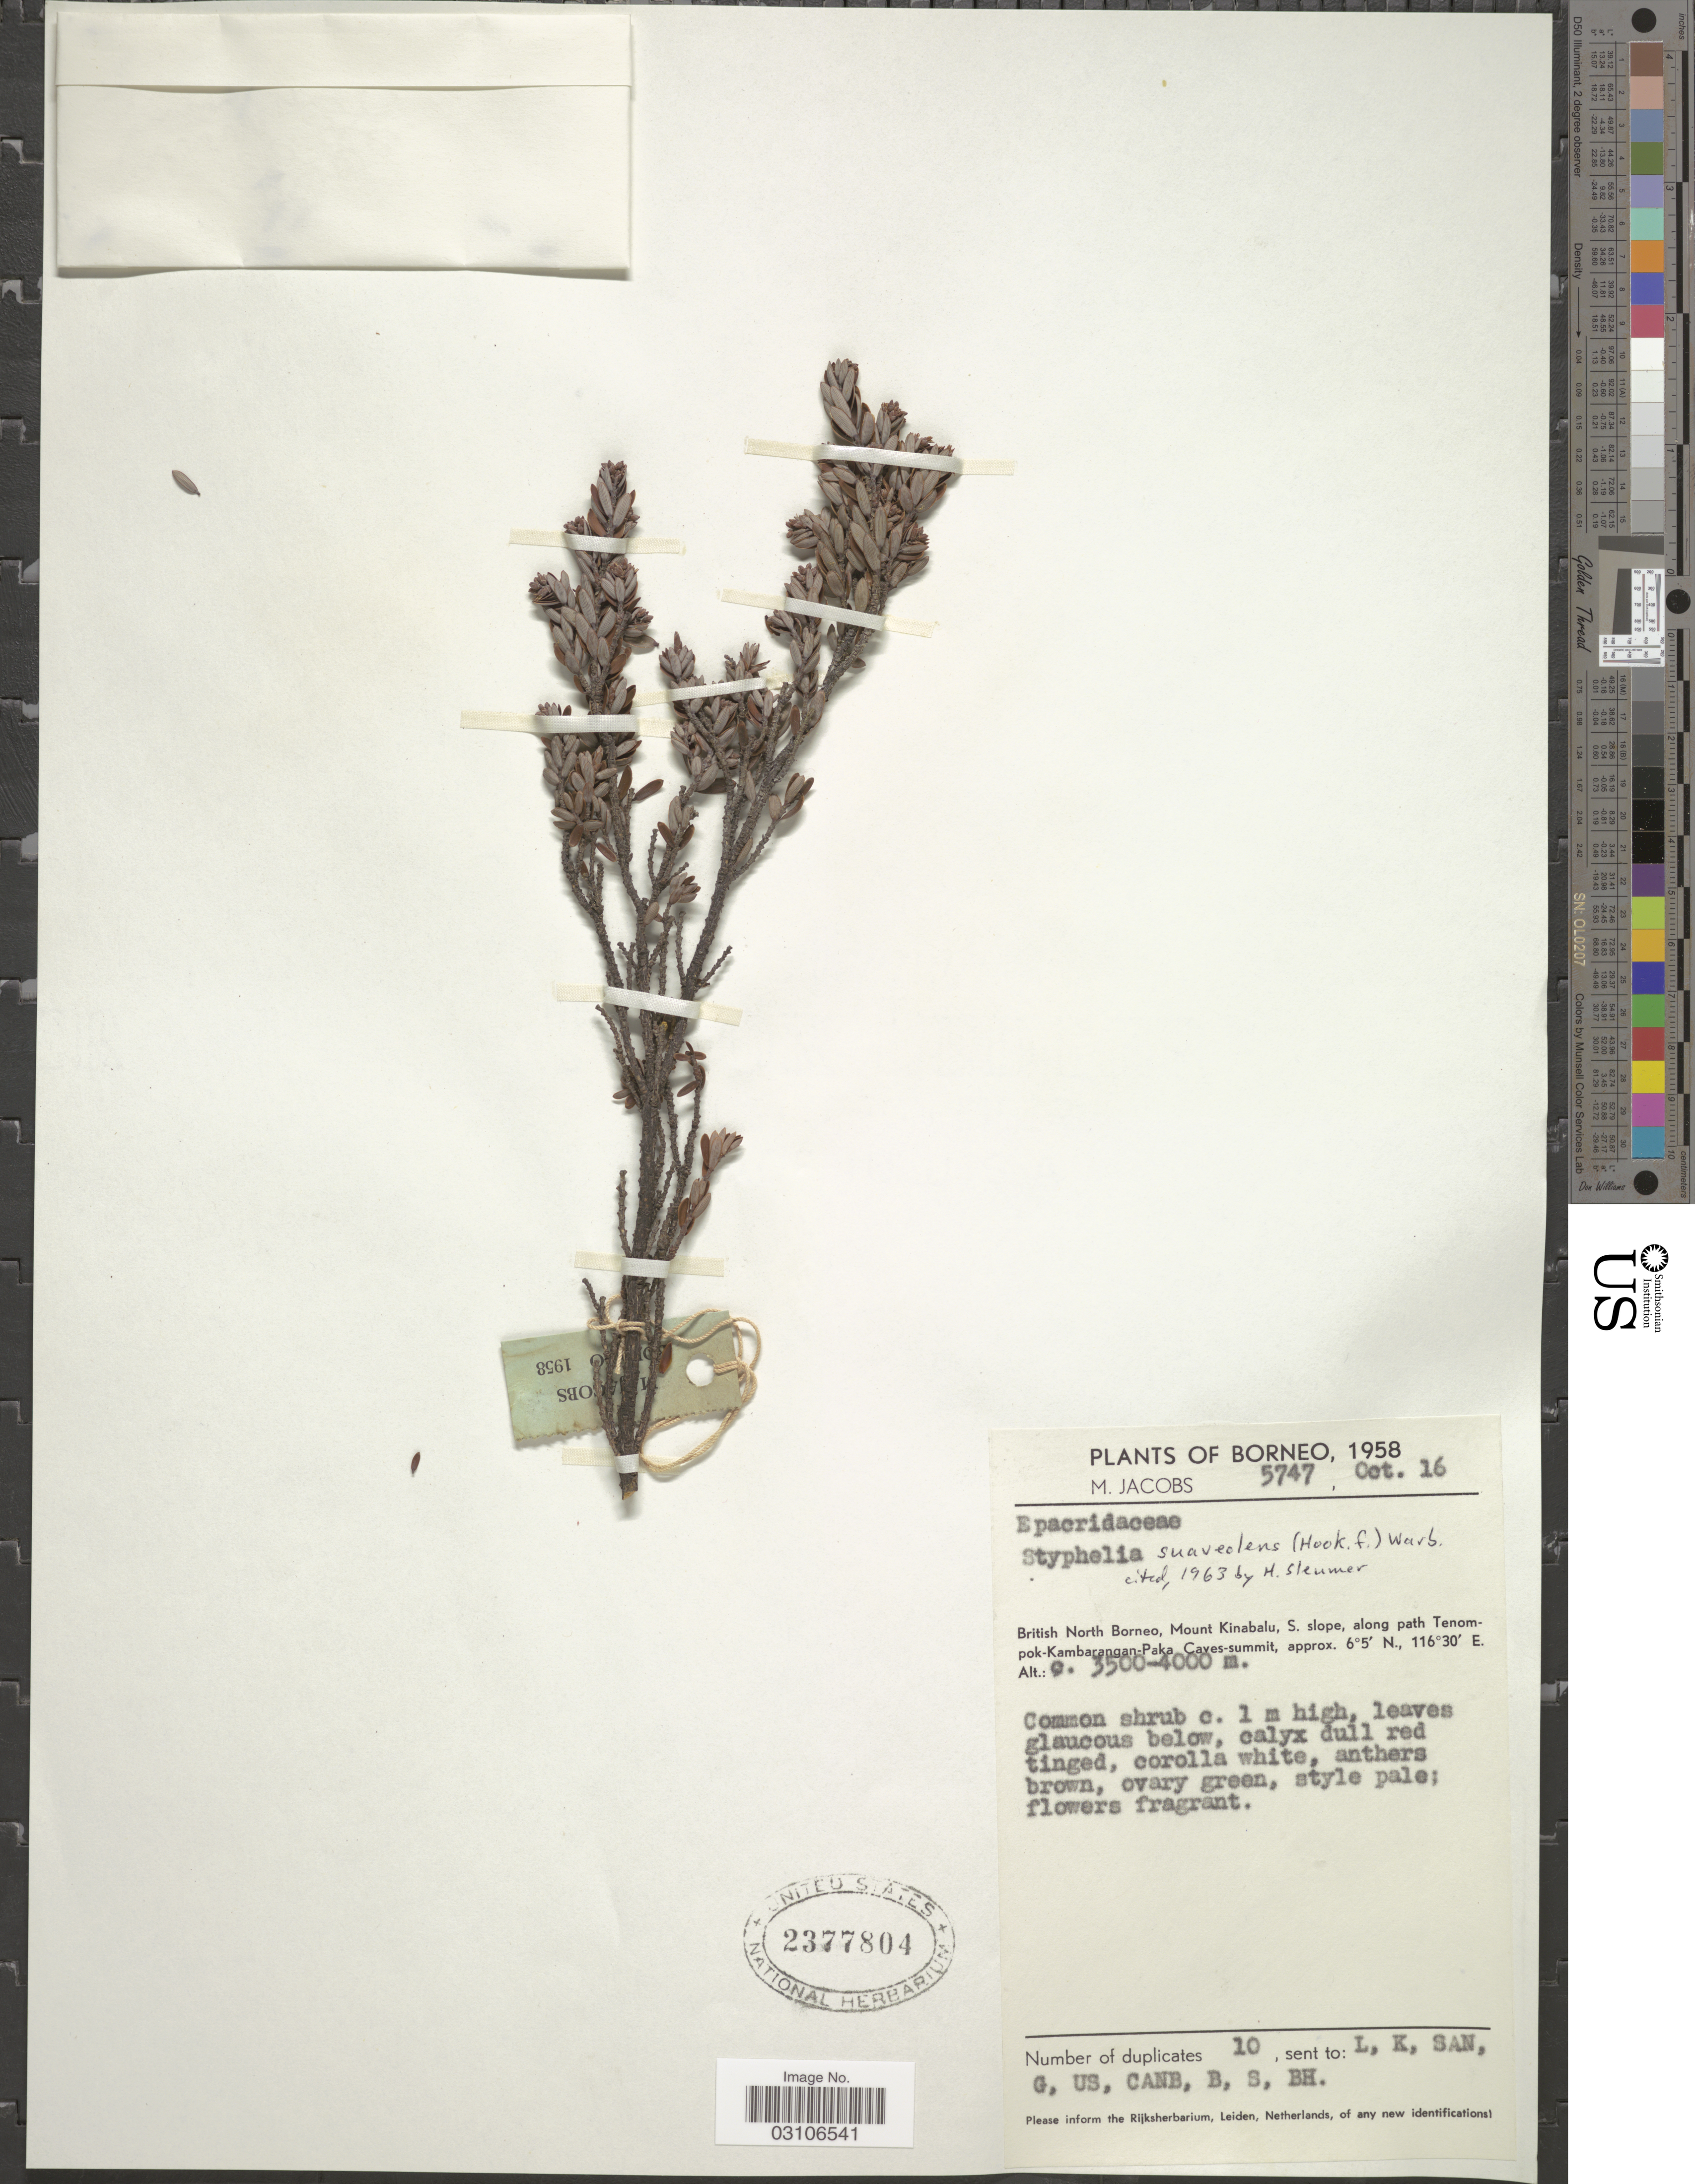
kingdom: Plantae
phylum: Tracheophyta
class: Magnoliopsida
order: Ericales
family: Ericaceae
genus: Styphelia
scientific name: Styphelia suaveolens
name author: (Hook. f.) Warb. ex P. Sarasin & Sarasin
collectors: M. Jacobs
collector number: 5747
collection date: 1958-10-16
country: Malaysia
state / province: Sabah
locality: British North Borneo, Mount Kinabalu, S. slope, along path Tenompok-Kambarangan-Paka Caves-summit.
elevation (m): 3500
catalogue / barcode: US 2377804